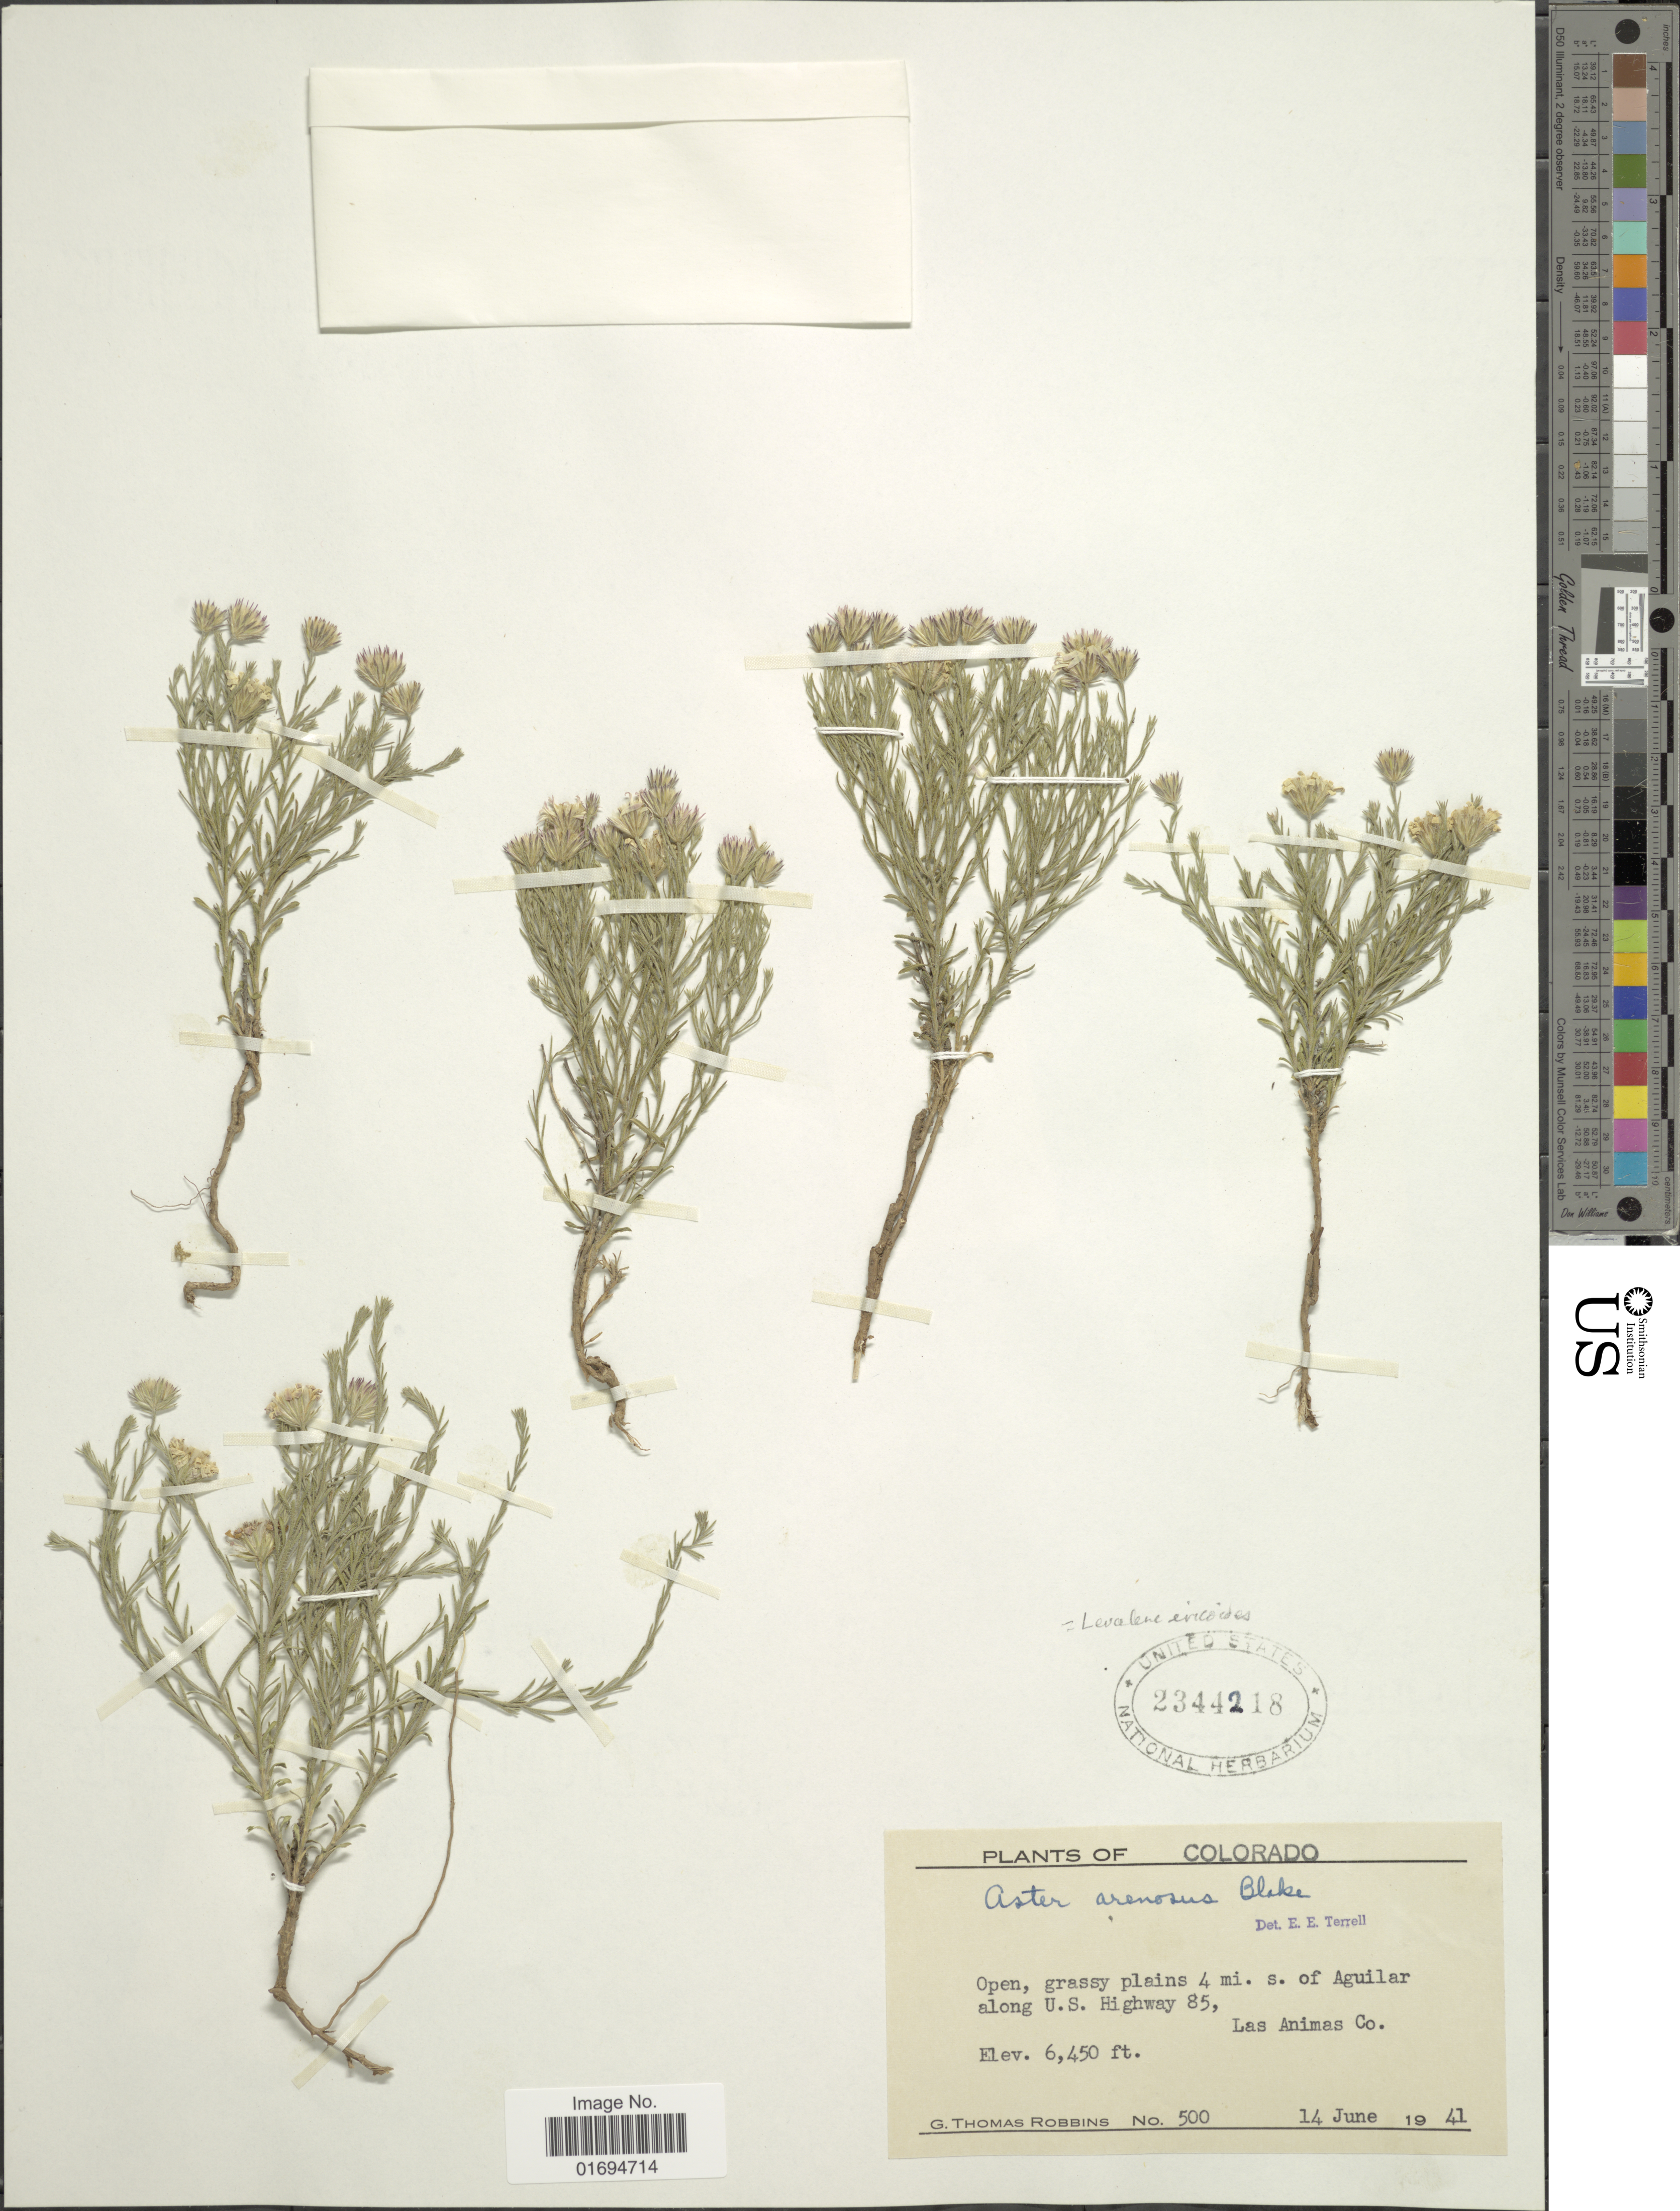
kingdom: Plantae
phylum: Tracheophyta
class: Magnoliopsida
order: Asterales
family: Asteraceae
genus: Chaetopappa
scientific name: Chaetopappa ericoides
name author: (Torr.) G.L. Nesom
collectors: G. T. Robbins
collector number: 500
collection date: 1941-06-14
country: United States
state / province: Colorado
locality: Grassy plains 4 mi. s. of Aguilar along U. S. Highway 85, Las Animas Co.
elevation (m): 1966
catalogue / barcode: US 2344218